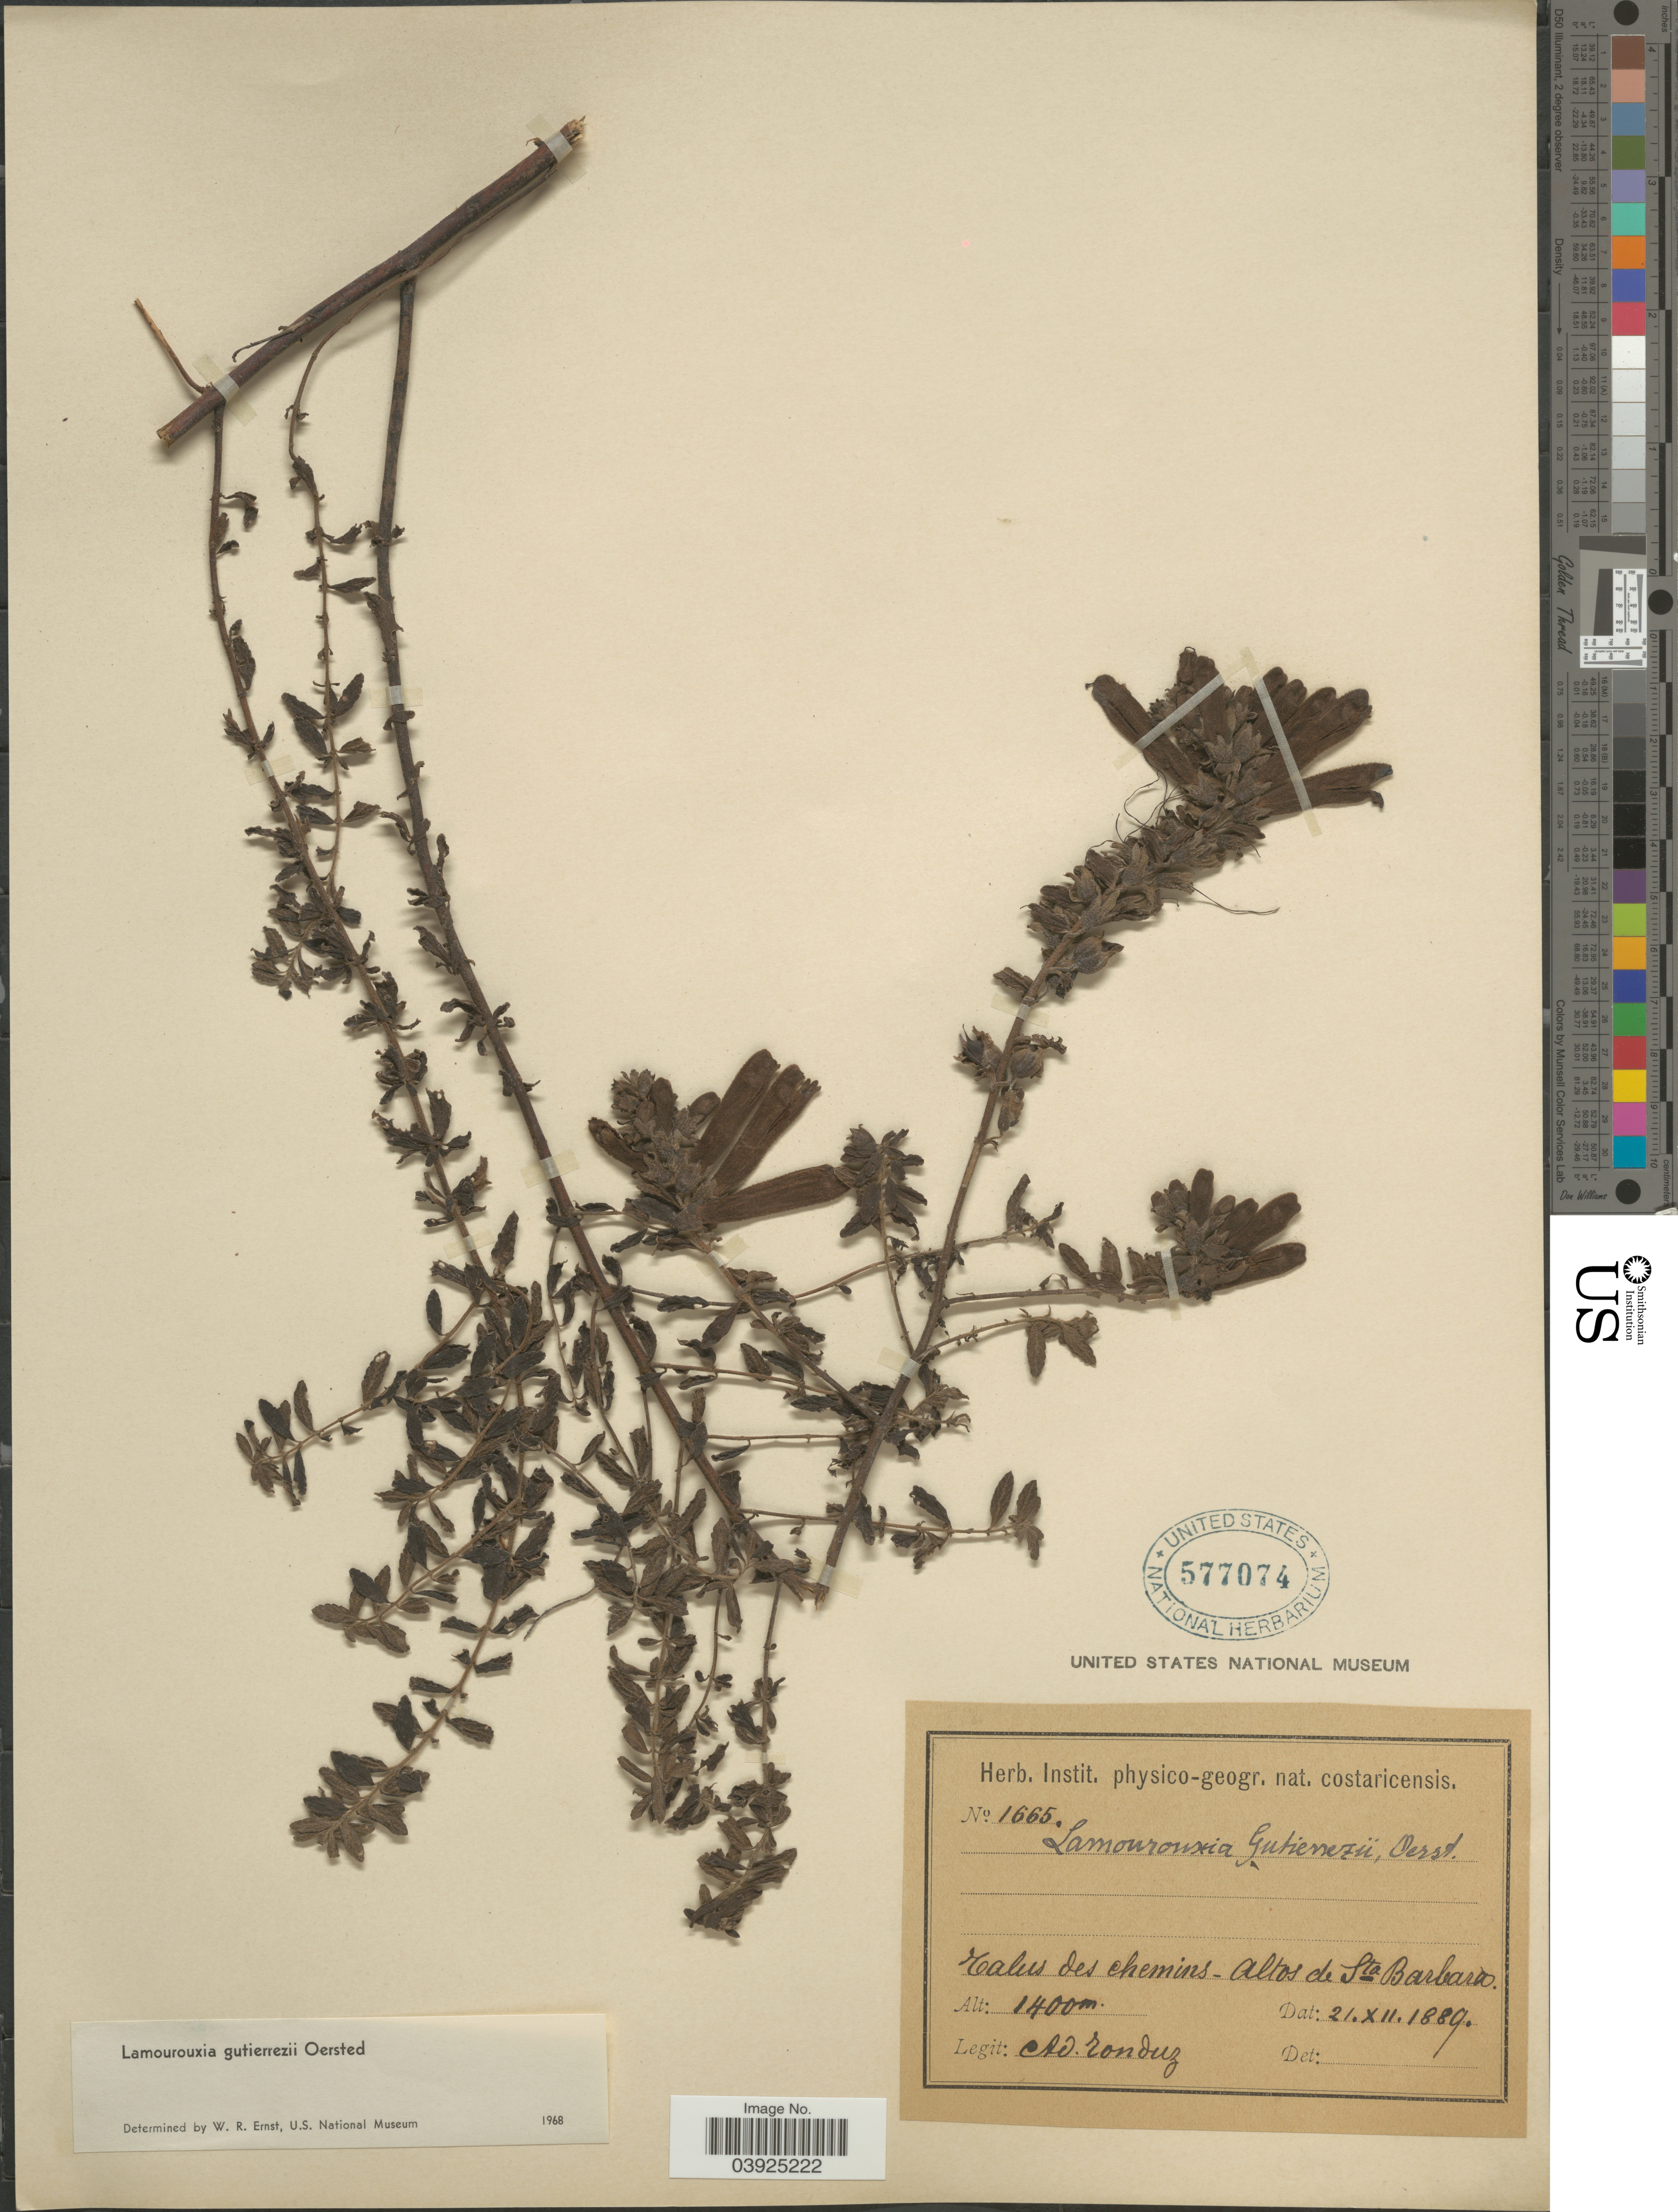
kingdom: Plantae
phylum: Tracheophyta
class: Magnoliopsida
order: Lamiales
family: Orobanchaceae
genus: Lamourouxia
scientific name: Lamourouxia gutierrezii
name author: Oerst.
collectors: A. Tonduz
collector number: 1665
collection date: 1889-12-21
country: Costa Rica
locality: Talus des chemins- Altos de Sta Barbara.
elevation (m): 1400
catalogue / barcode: US 577074